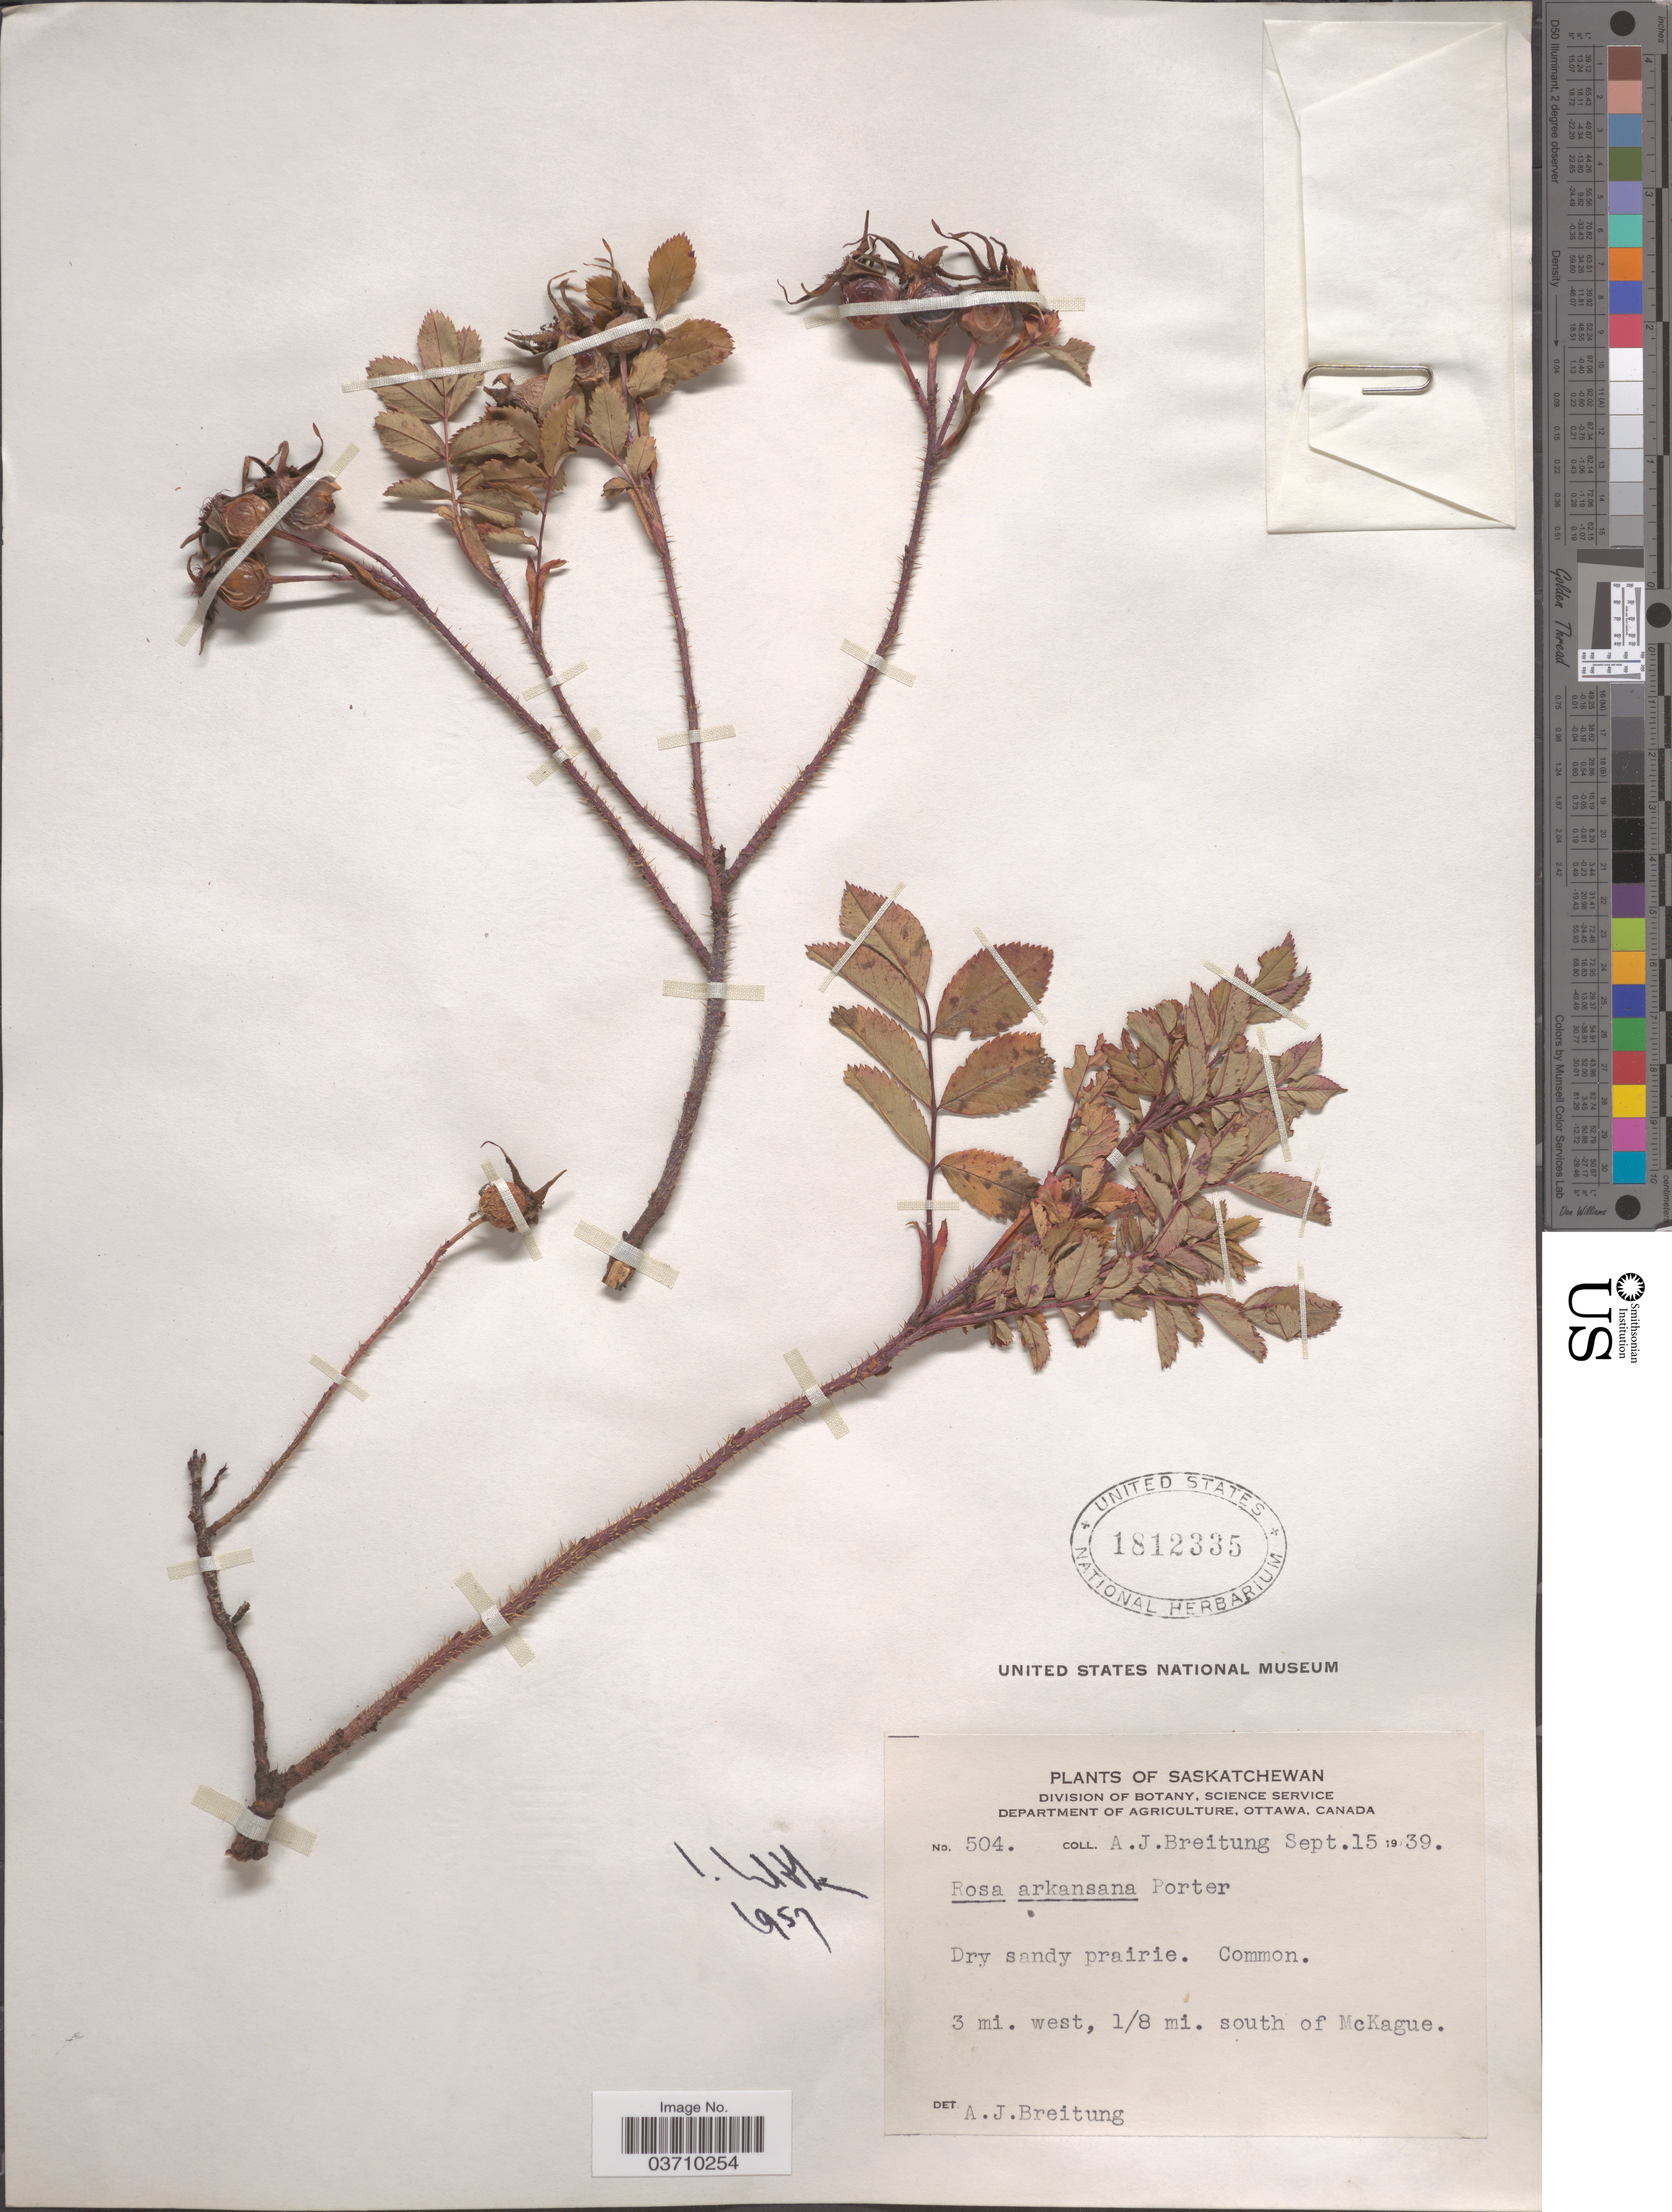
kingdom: Plantae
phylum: Tracheophyta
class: Magnoliopsida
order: Rosales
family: Rosaceae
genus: Rosa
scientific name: Rosa arkansana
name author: Porter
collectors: A. Breitung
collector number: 504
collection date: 1939-09-15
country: Canada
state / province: Saskatchewan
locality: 3 mi. west, 1/8 mi. south of McKague.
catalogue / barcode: US 1812335